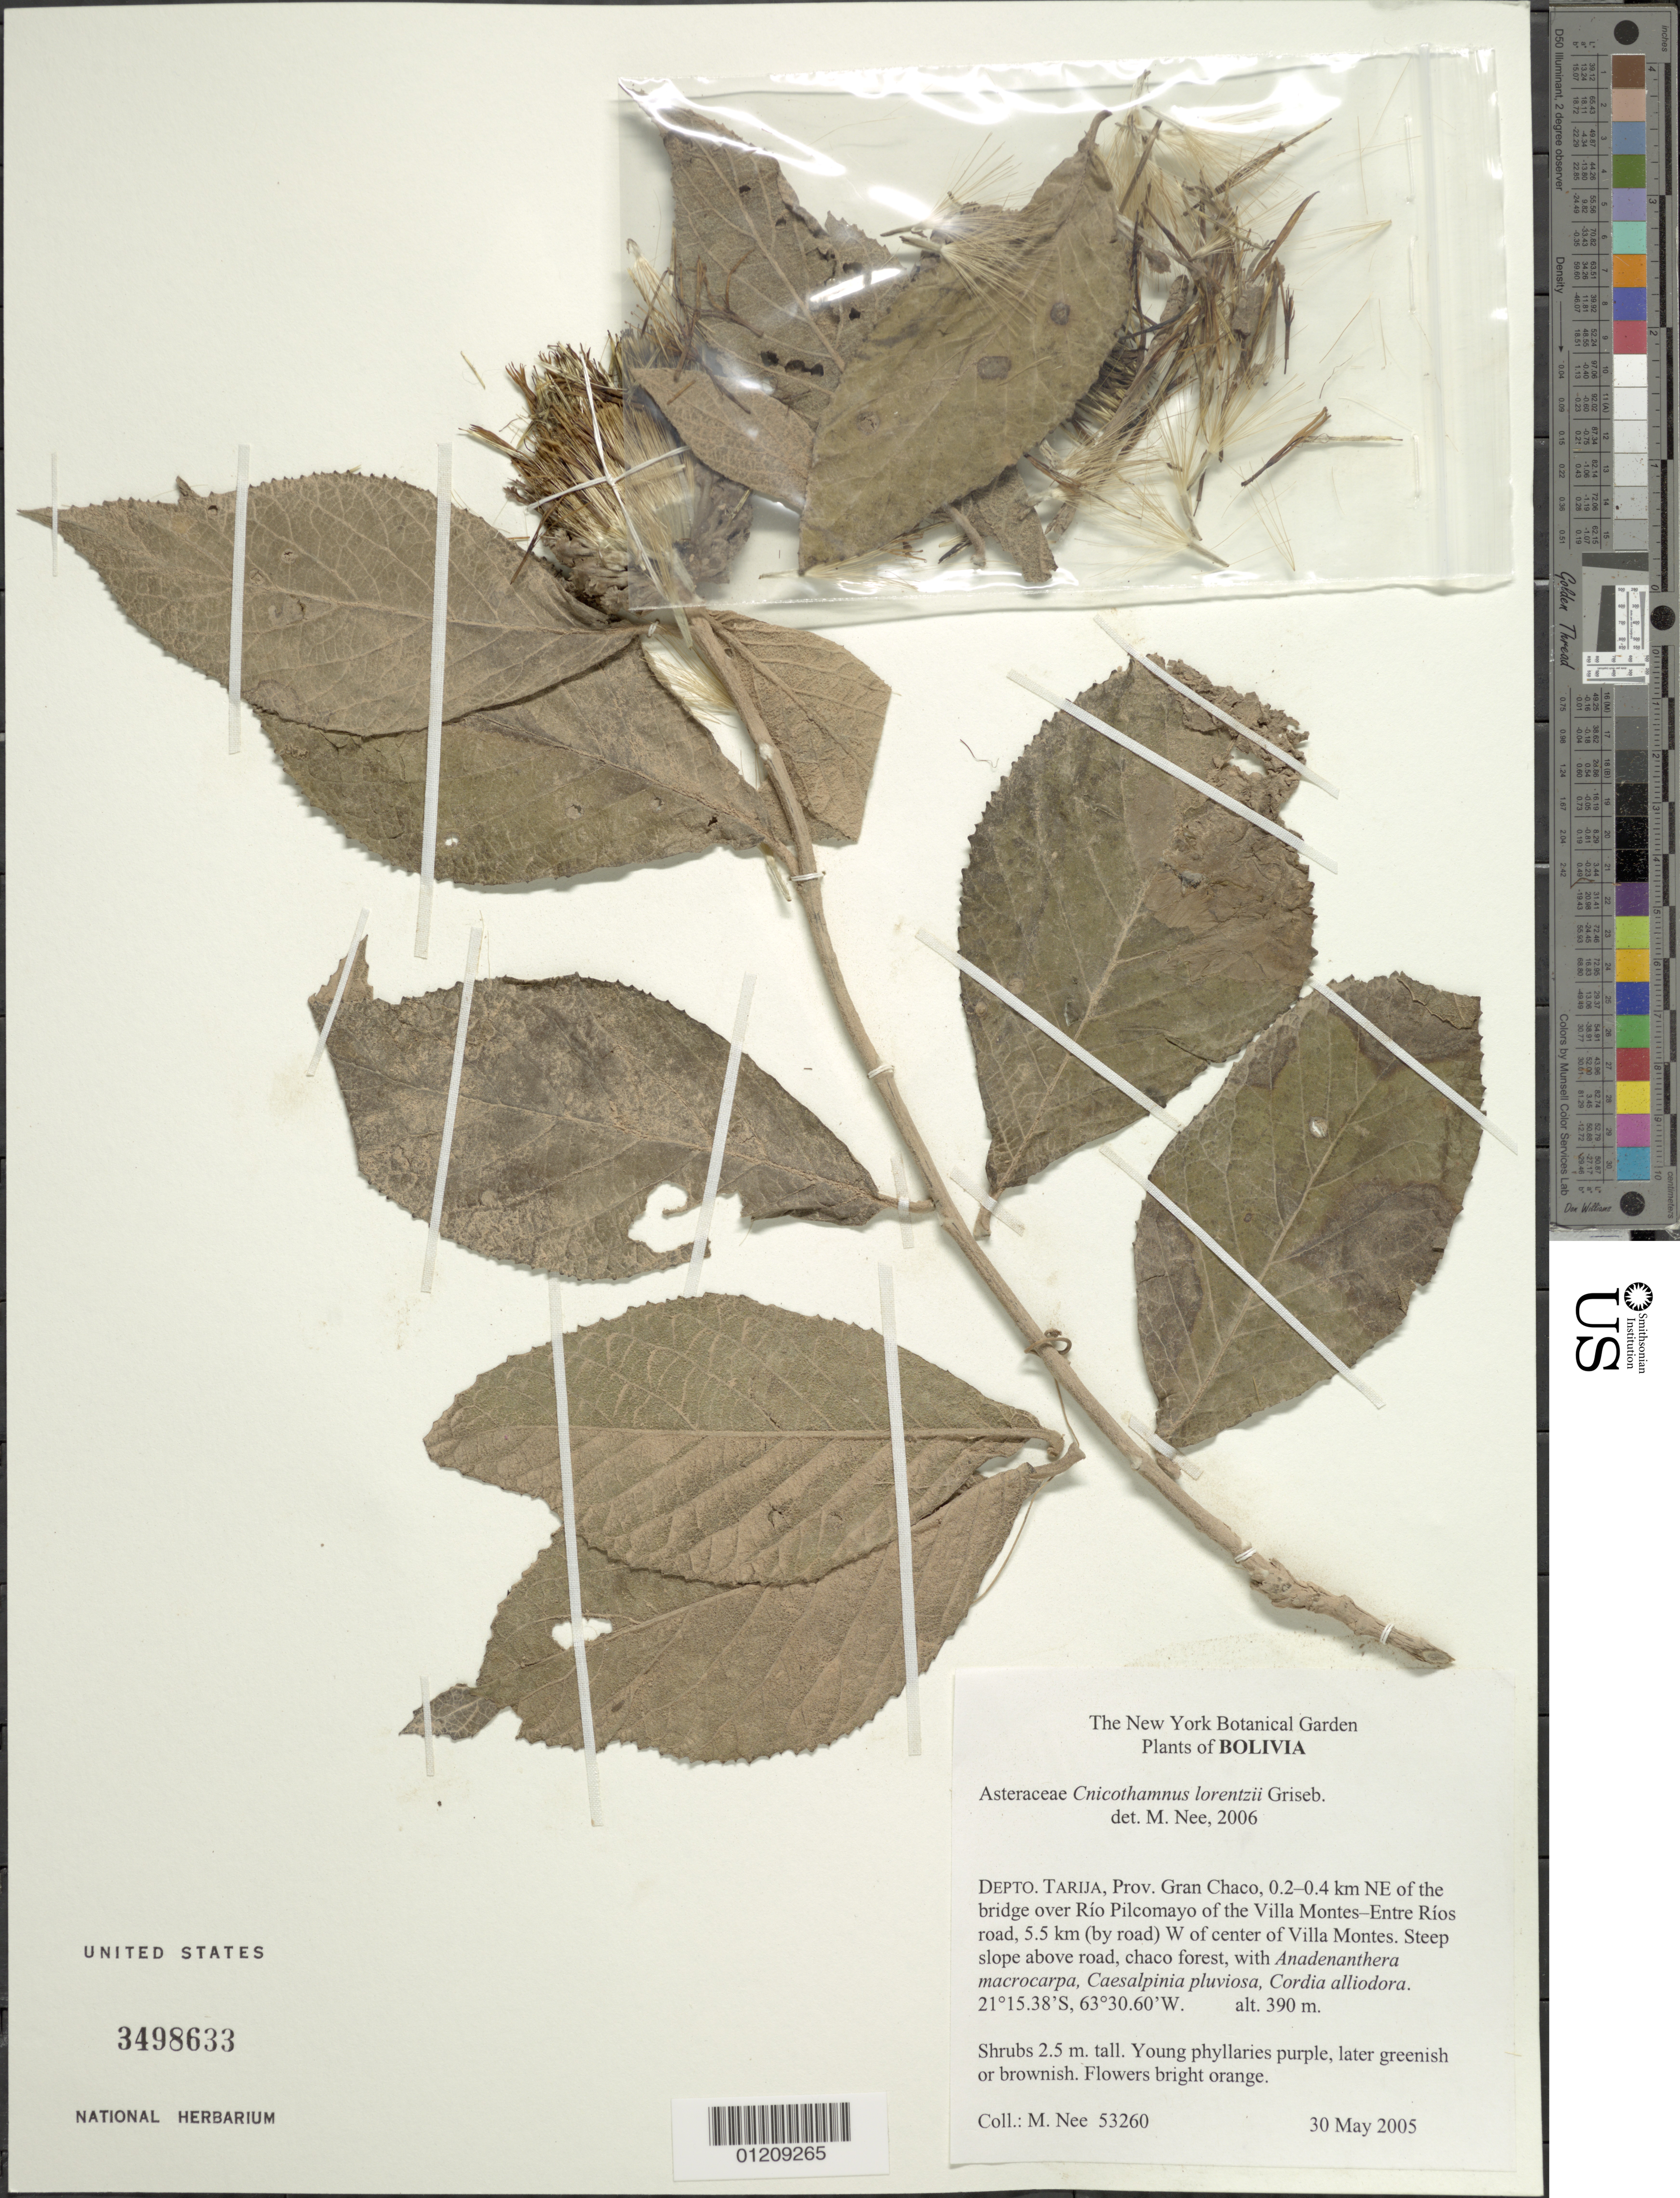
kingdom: Plantae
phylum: Tracheophyta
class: Magnoliopsida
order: Asterales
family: Asteraceae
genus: Cnicothamnus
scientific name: Cnicothamnus lorentzii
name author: Griseb.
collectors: M. Nee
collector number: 53260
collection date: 2005-05-30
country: Bolivia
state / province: Tarija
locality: Prov. Gran Chaco, 0.2-0.4 km NE of the bridge over Rio Pilcomayo of the Villa Montes-Entre Rios road, 5.5 km (by road) W of center of Villa Montes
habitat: Steep slope above road, chaco forest, with Anadenantera macrocarpa, Caesalpinia pluviosa, Cordia alliodora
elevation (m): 390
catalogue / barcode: US 3498633